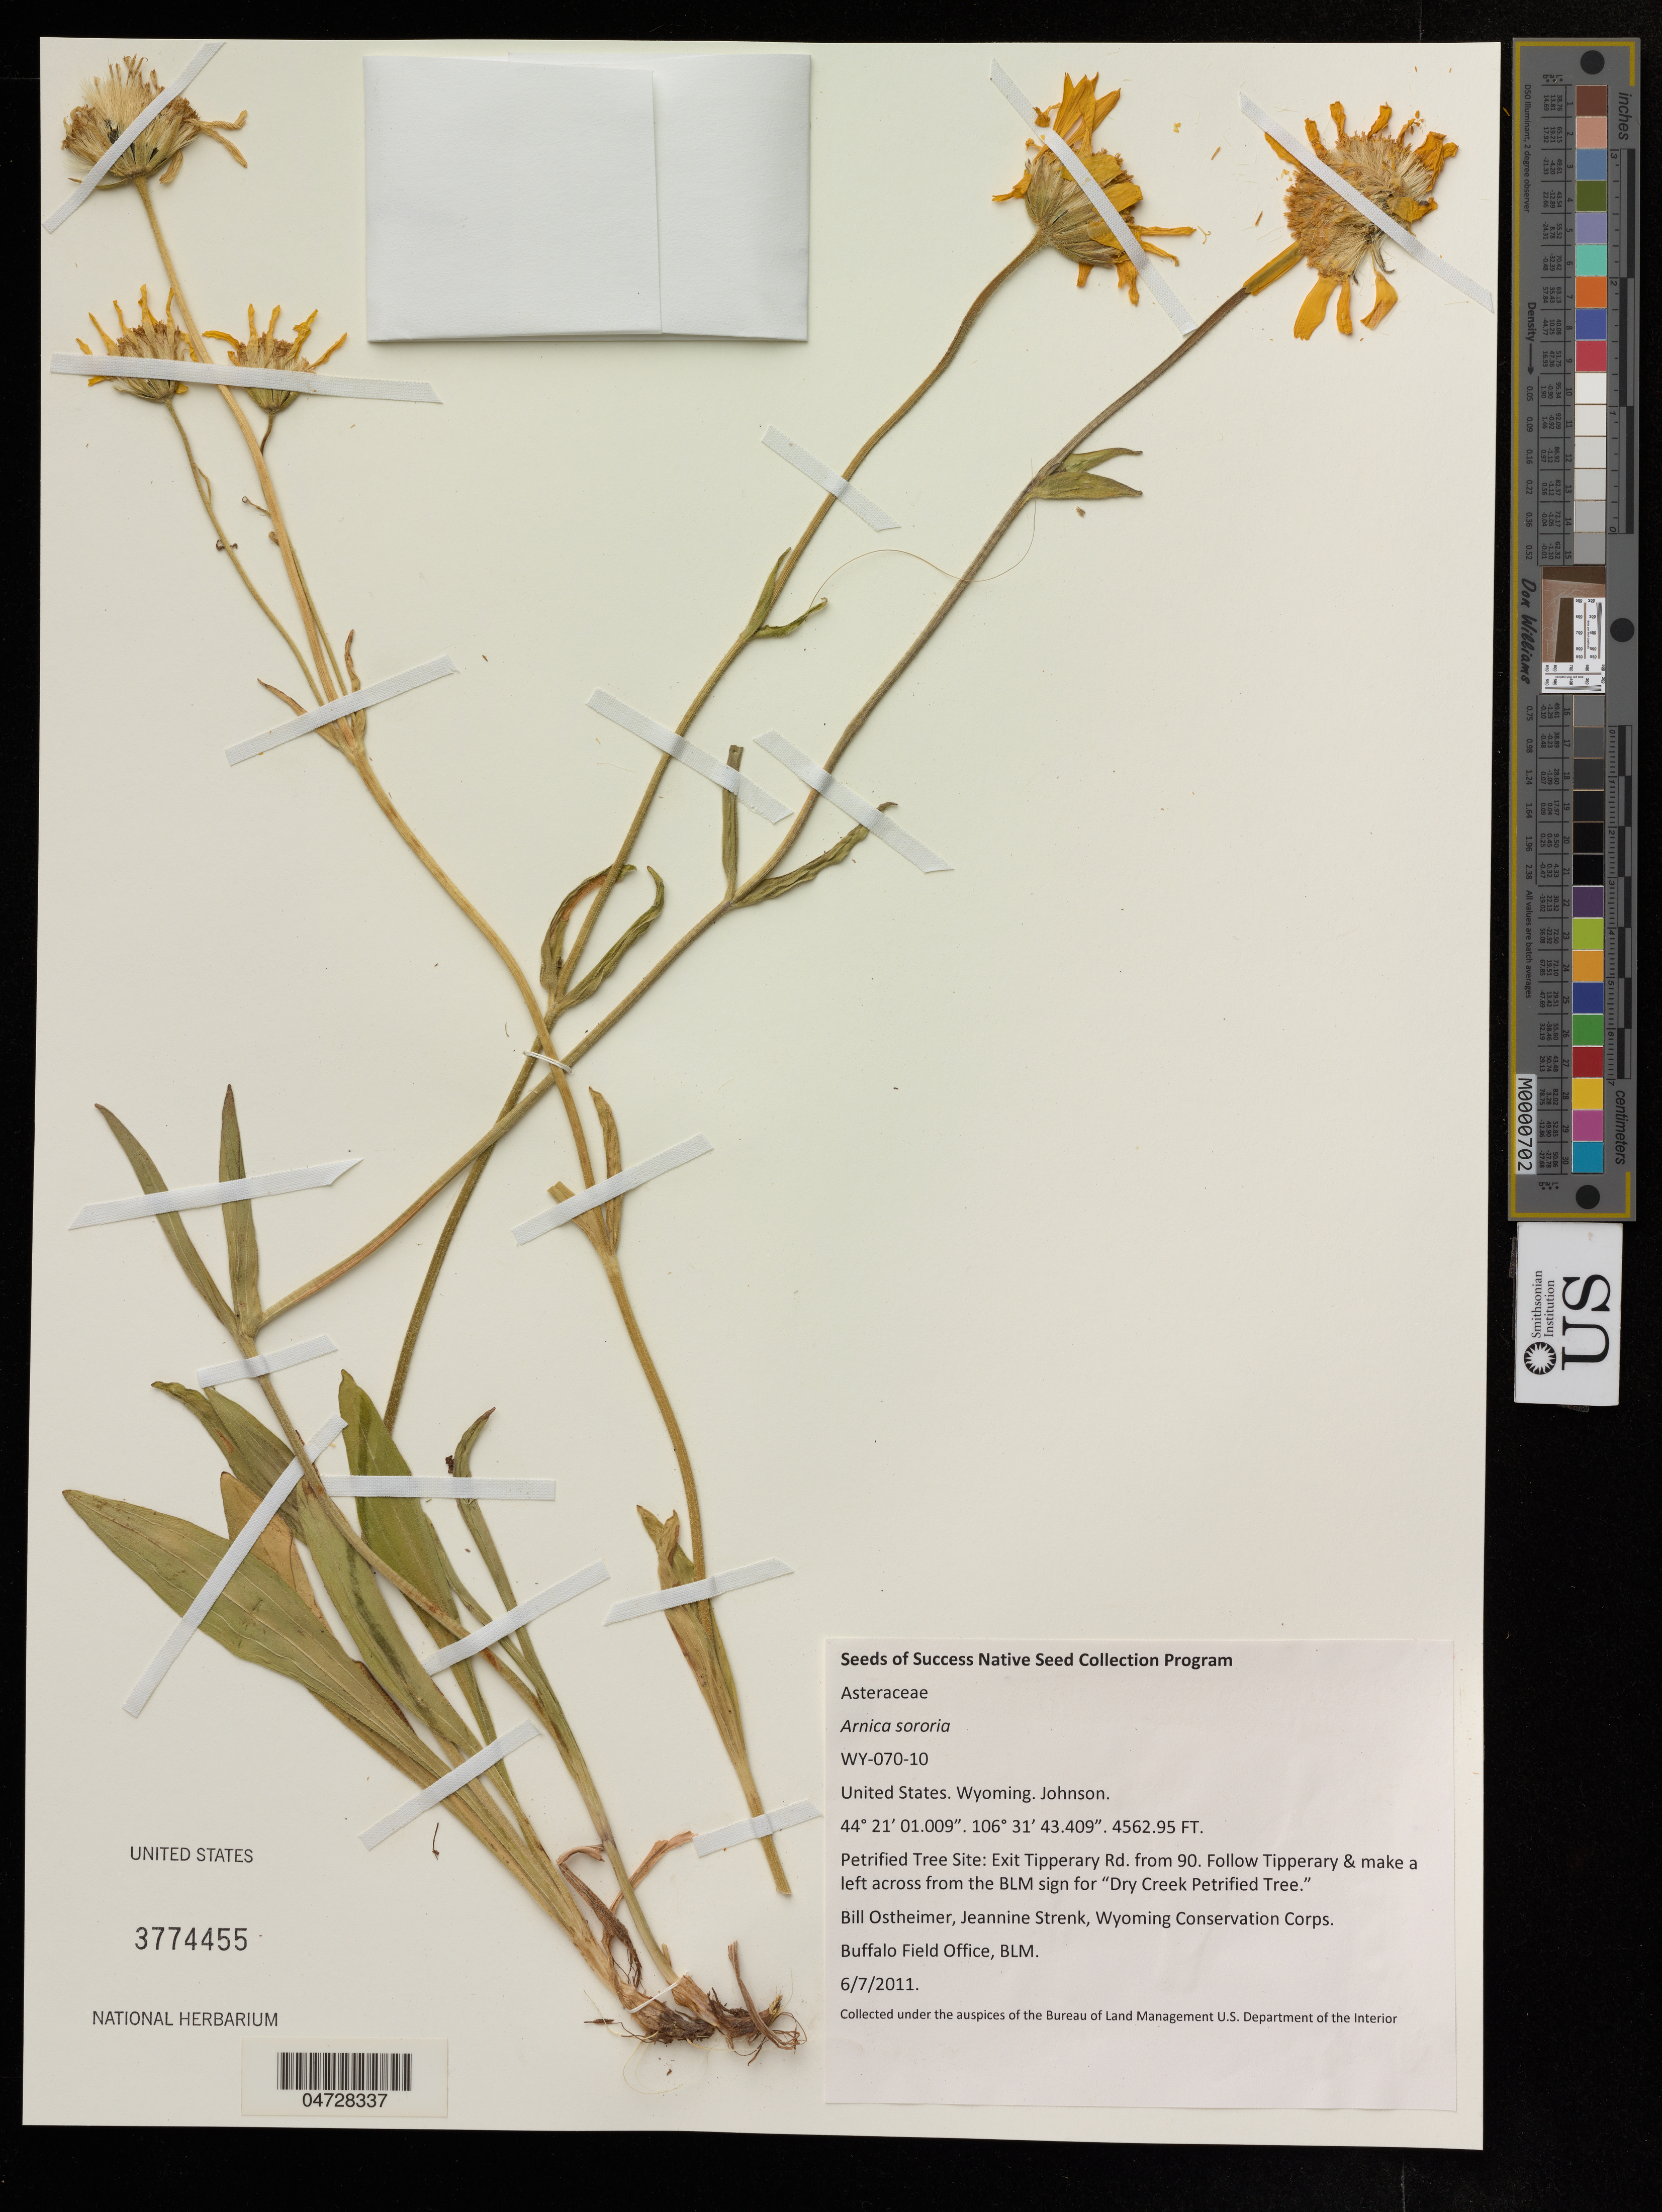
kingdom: Plantae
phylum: Tracheophyta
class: Magnoliopsida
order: Asterales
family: Asteraceae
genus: Arnica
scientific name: Arnica sororia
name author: Greene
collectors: B. Ostheimer, J. Strenk & Wyoming Conservation Corps.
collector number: WY-070-10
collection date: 2011-06-07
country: United States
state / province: Wyoming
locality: Johnson. Petrified Tree Site: Exit Tipperary Rd. from 90. Follow Tipperary & make a left across from the BLM sign for "Dry Creek Petrified Tree".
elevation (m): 1390.79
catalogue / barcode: US 3774455